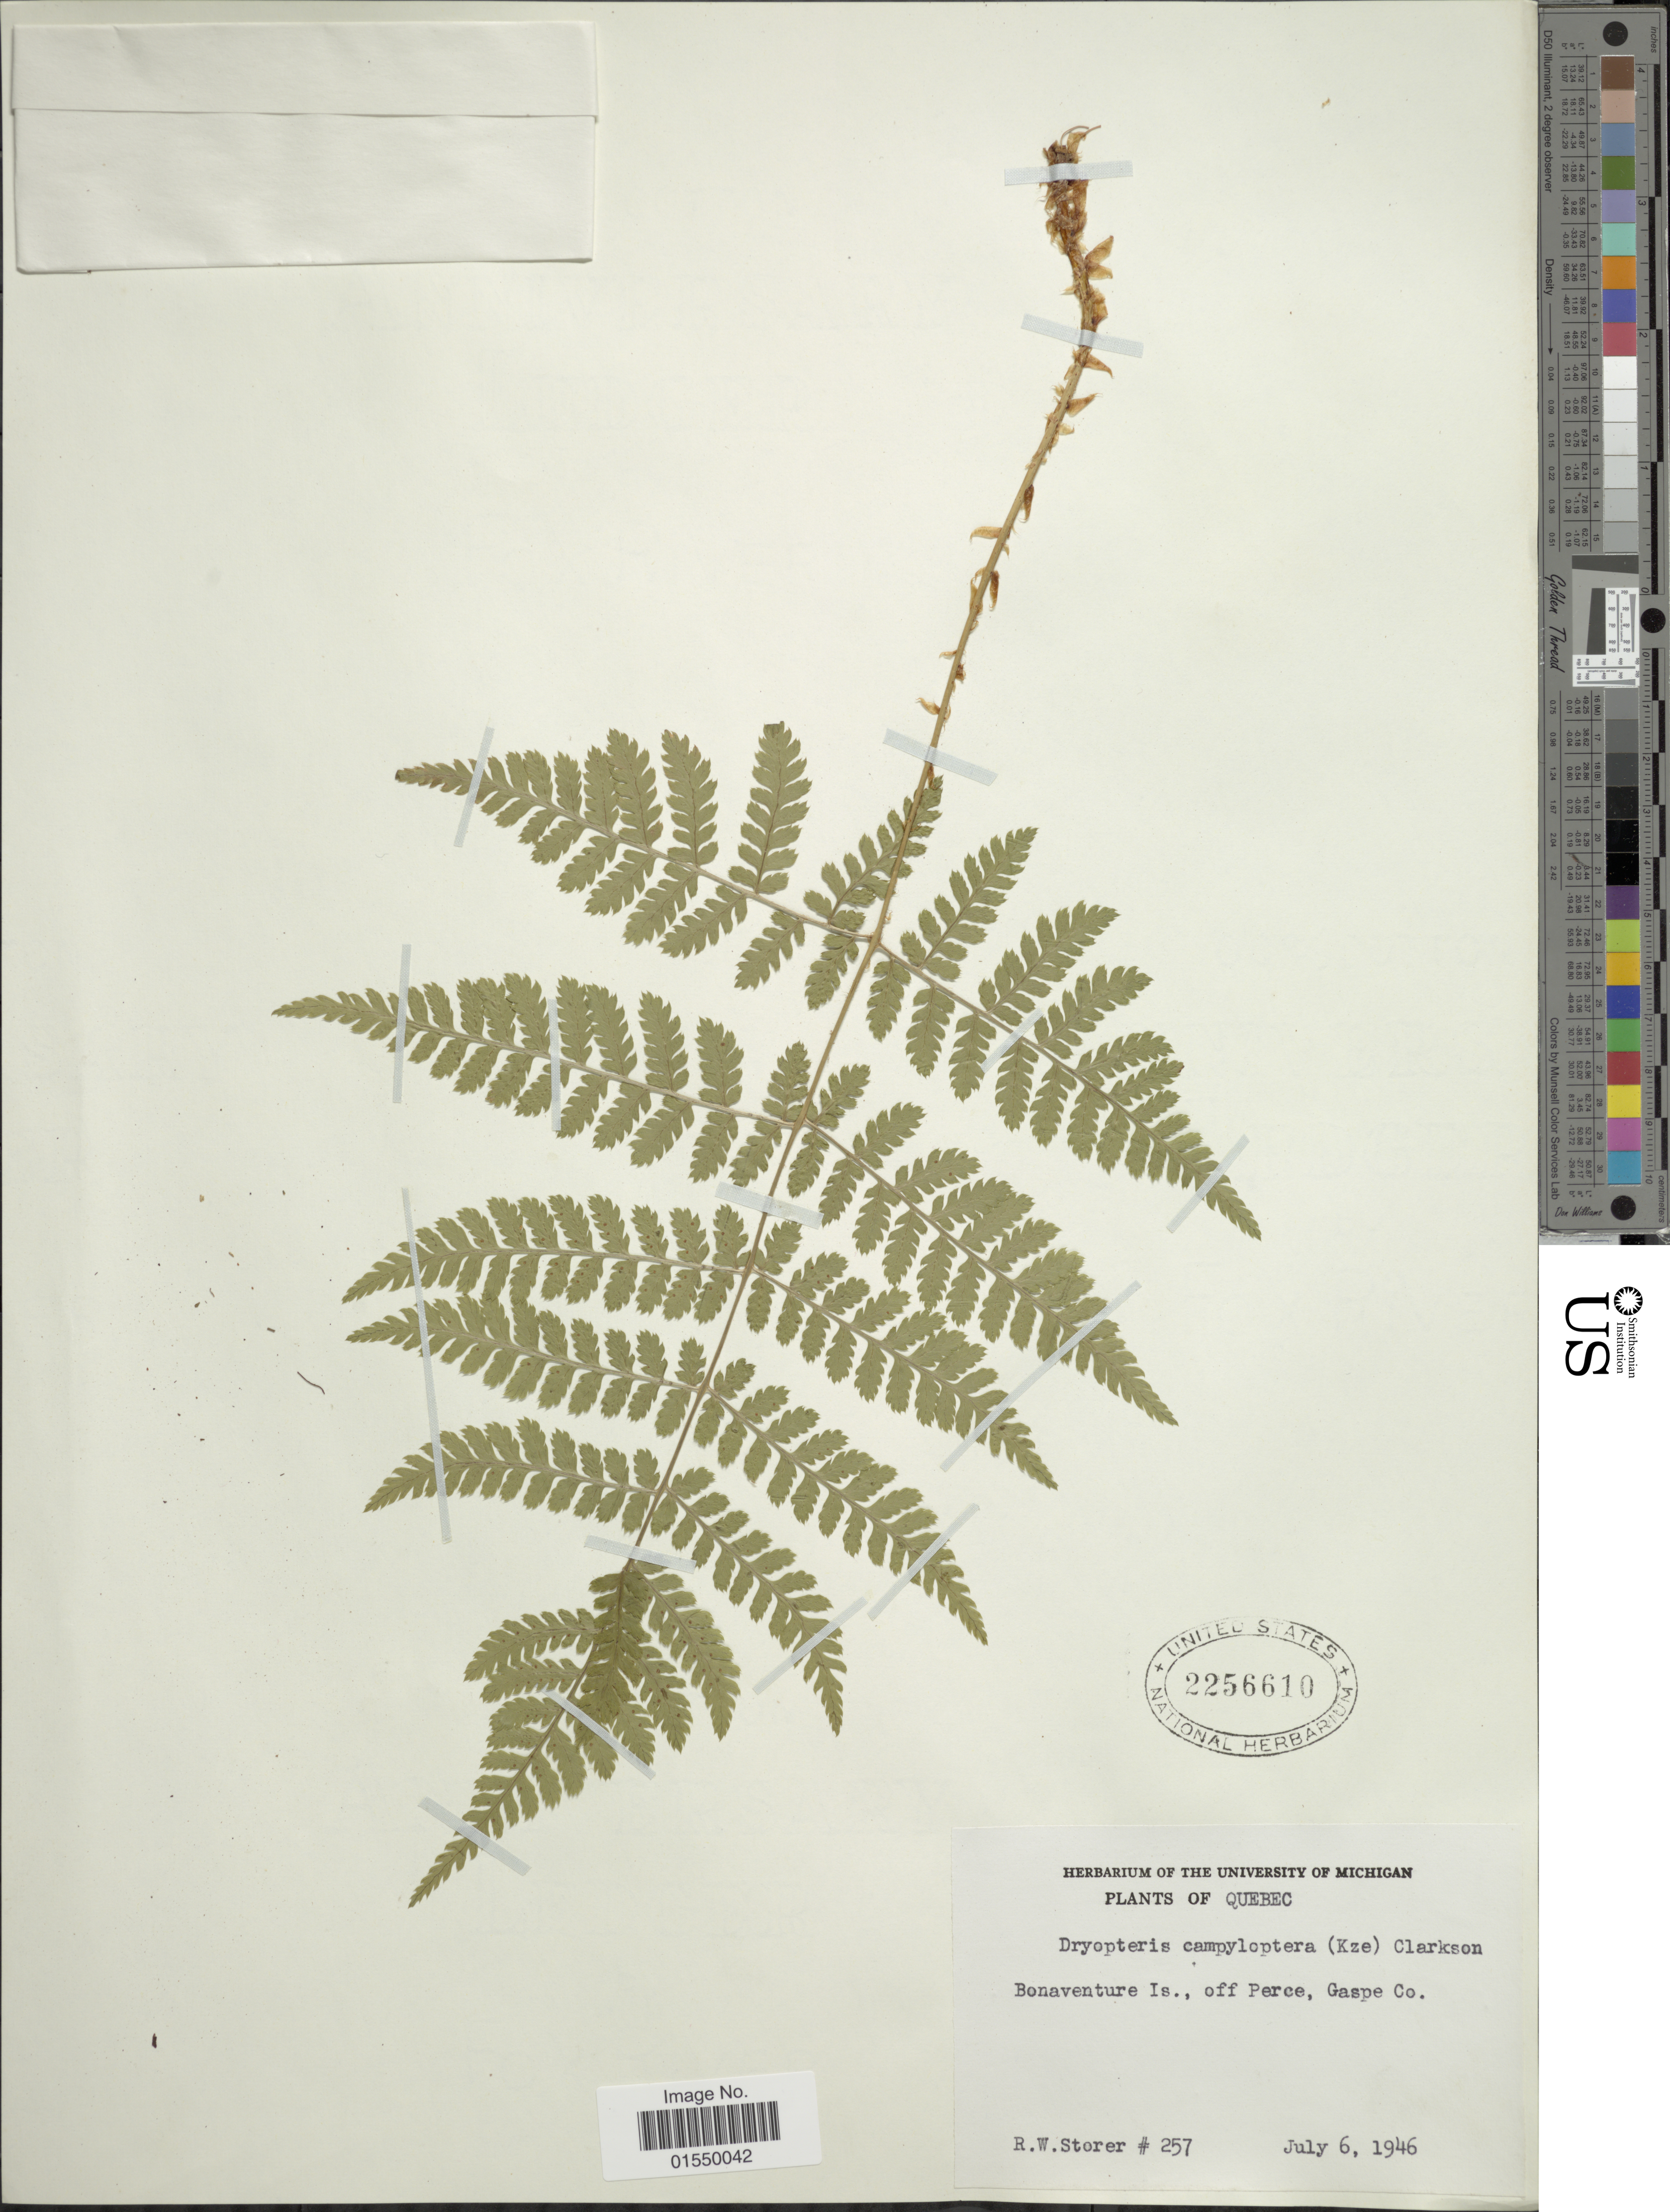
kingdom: Plantae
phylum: Tracheophyta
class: Polypodiopsida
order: Polypodiales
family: Dryopteridaceae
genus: Dryopteris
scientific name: Dryopteris campyloptera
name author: Clarkson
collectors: R. Storer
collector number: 257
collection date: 1946-07-06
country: Canada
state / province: Quebec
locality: Bonaventure Is., off Perce, Gaspe Co.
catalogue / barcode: US 2256610